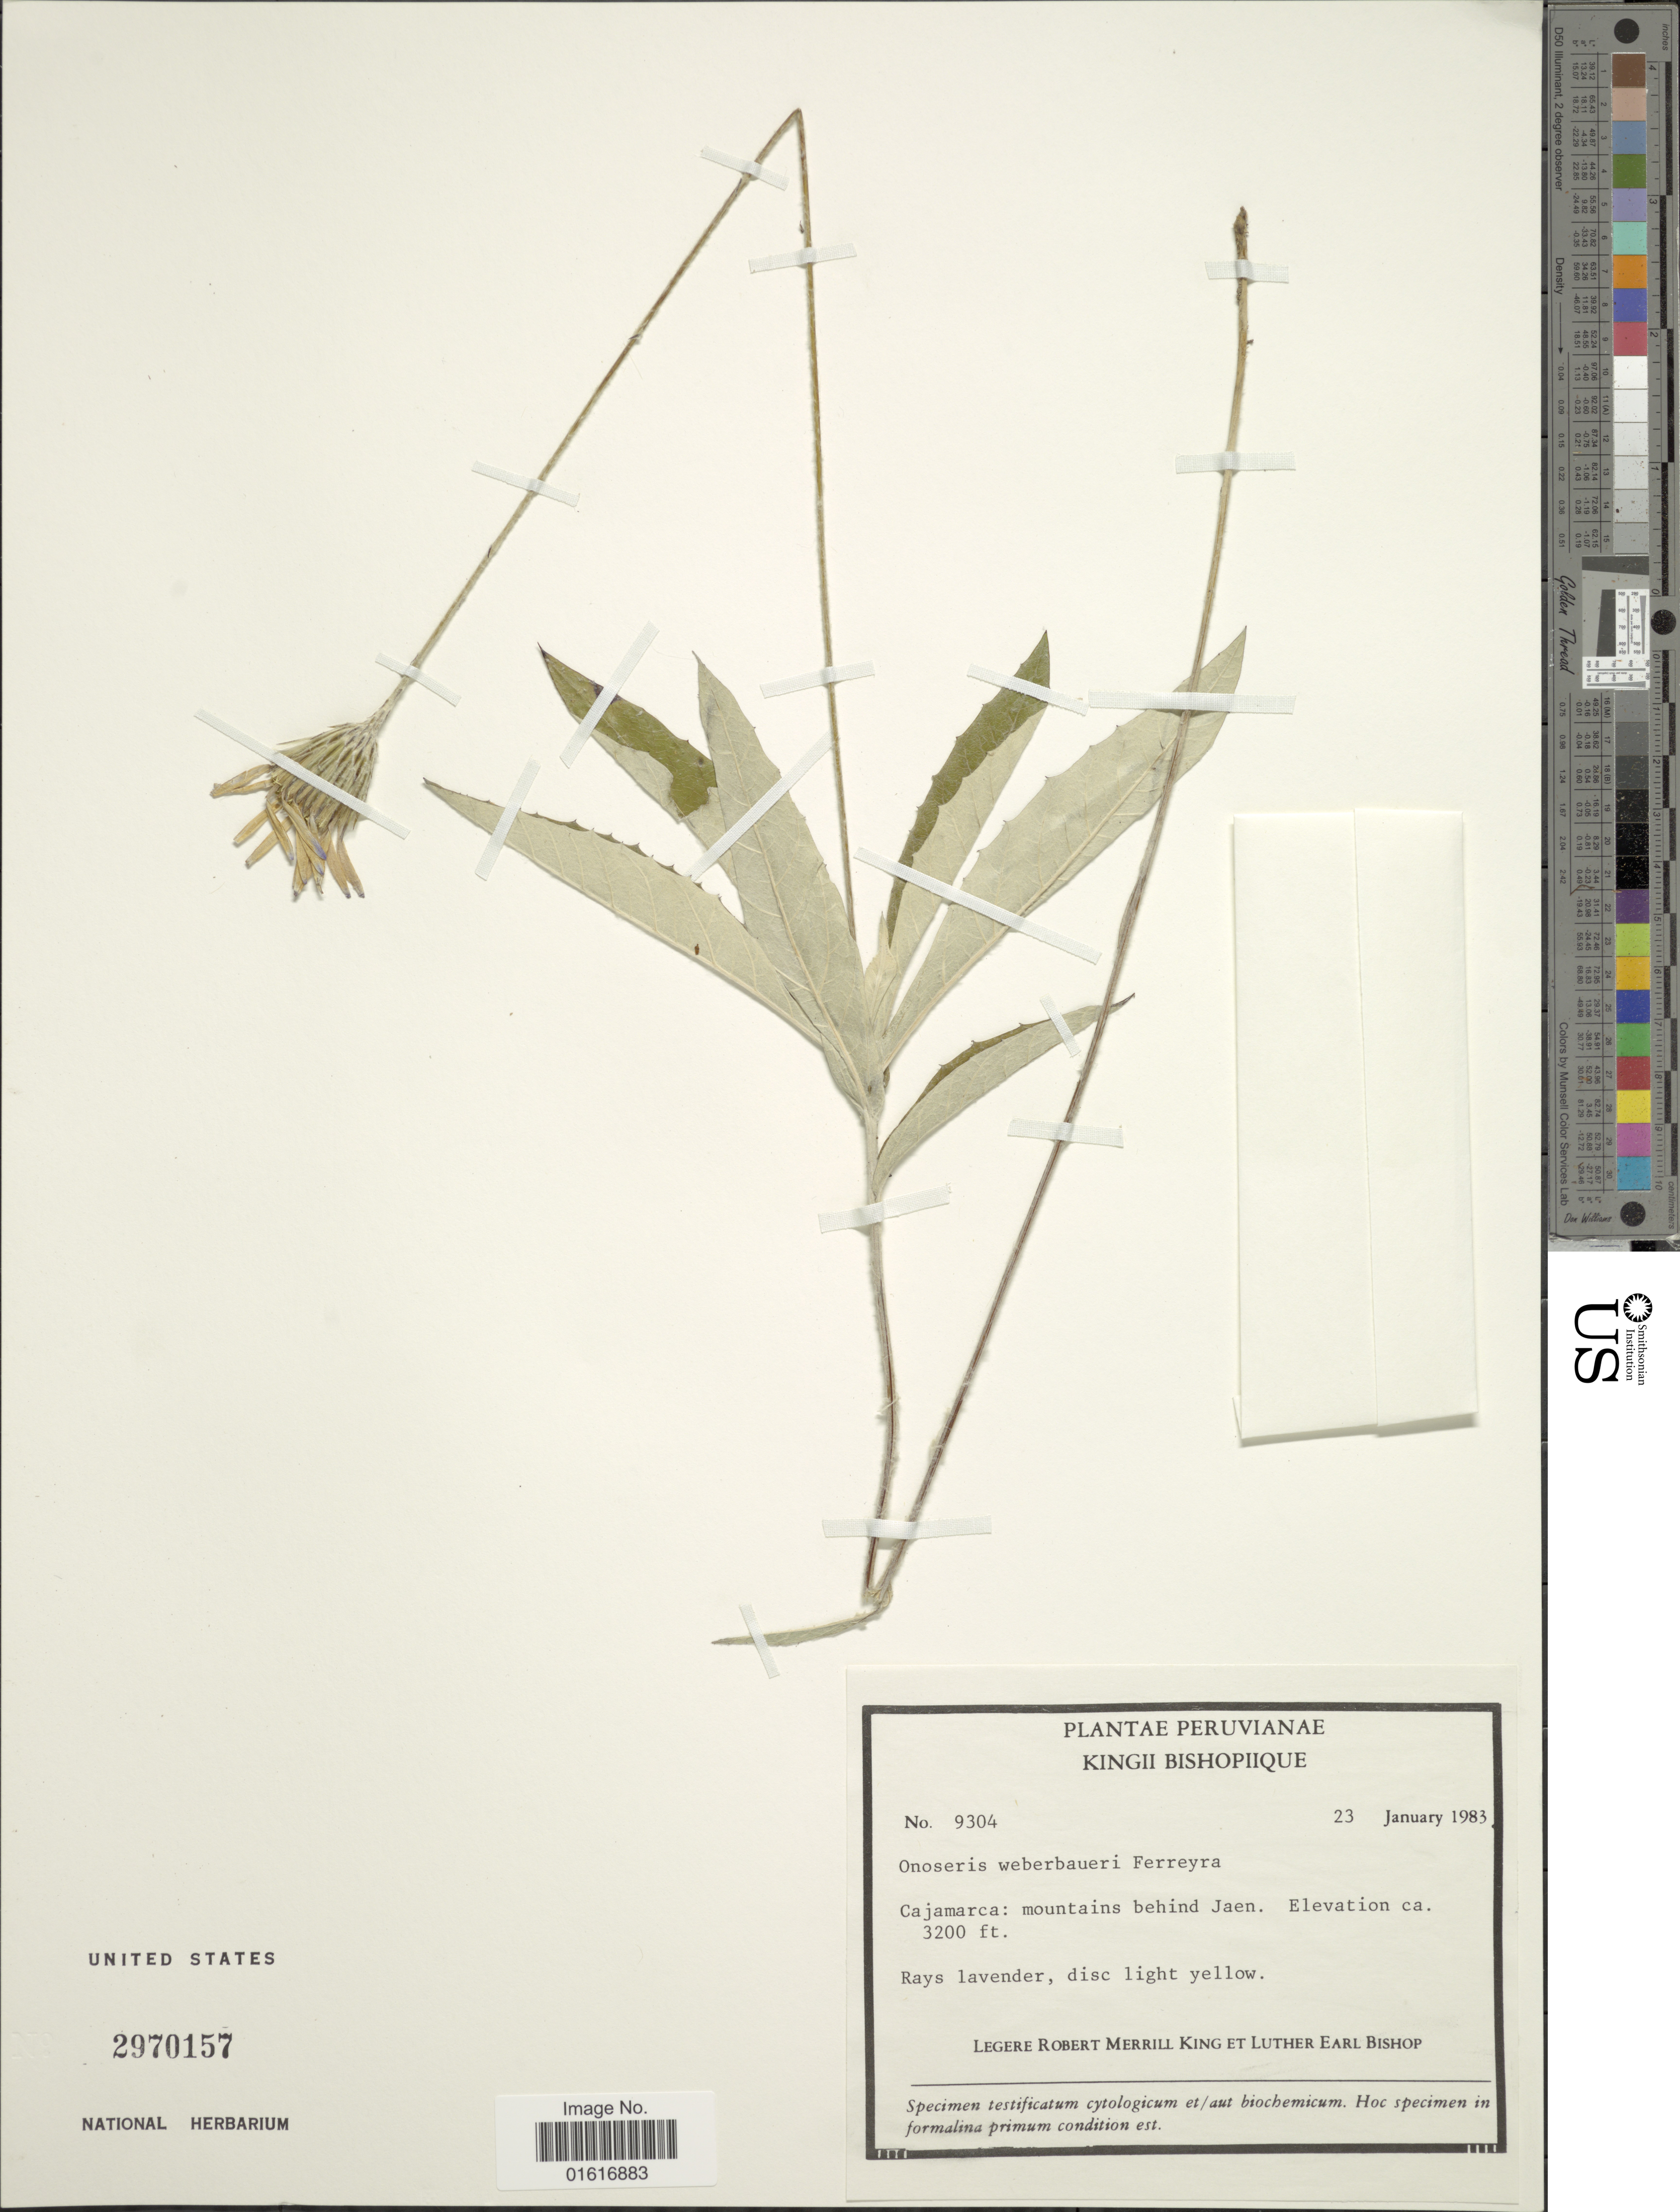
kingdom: Plantae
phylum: Tracheophyta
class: Magnoliopsida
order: Asterales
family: Asteraceae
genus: Onoseris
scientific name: Onoseris weberbaueri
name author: Ferreyra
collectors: L. R. M. King & L. E. Bishop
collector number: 9304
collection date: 1983-01-23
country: Peru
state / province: Cajamarca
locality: Mountains behind Jaen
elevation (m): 975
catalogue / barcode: US 2970157